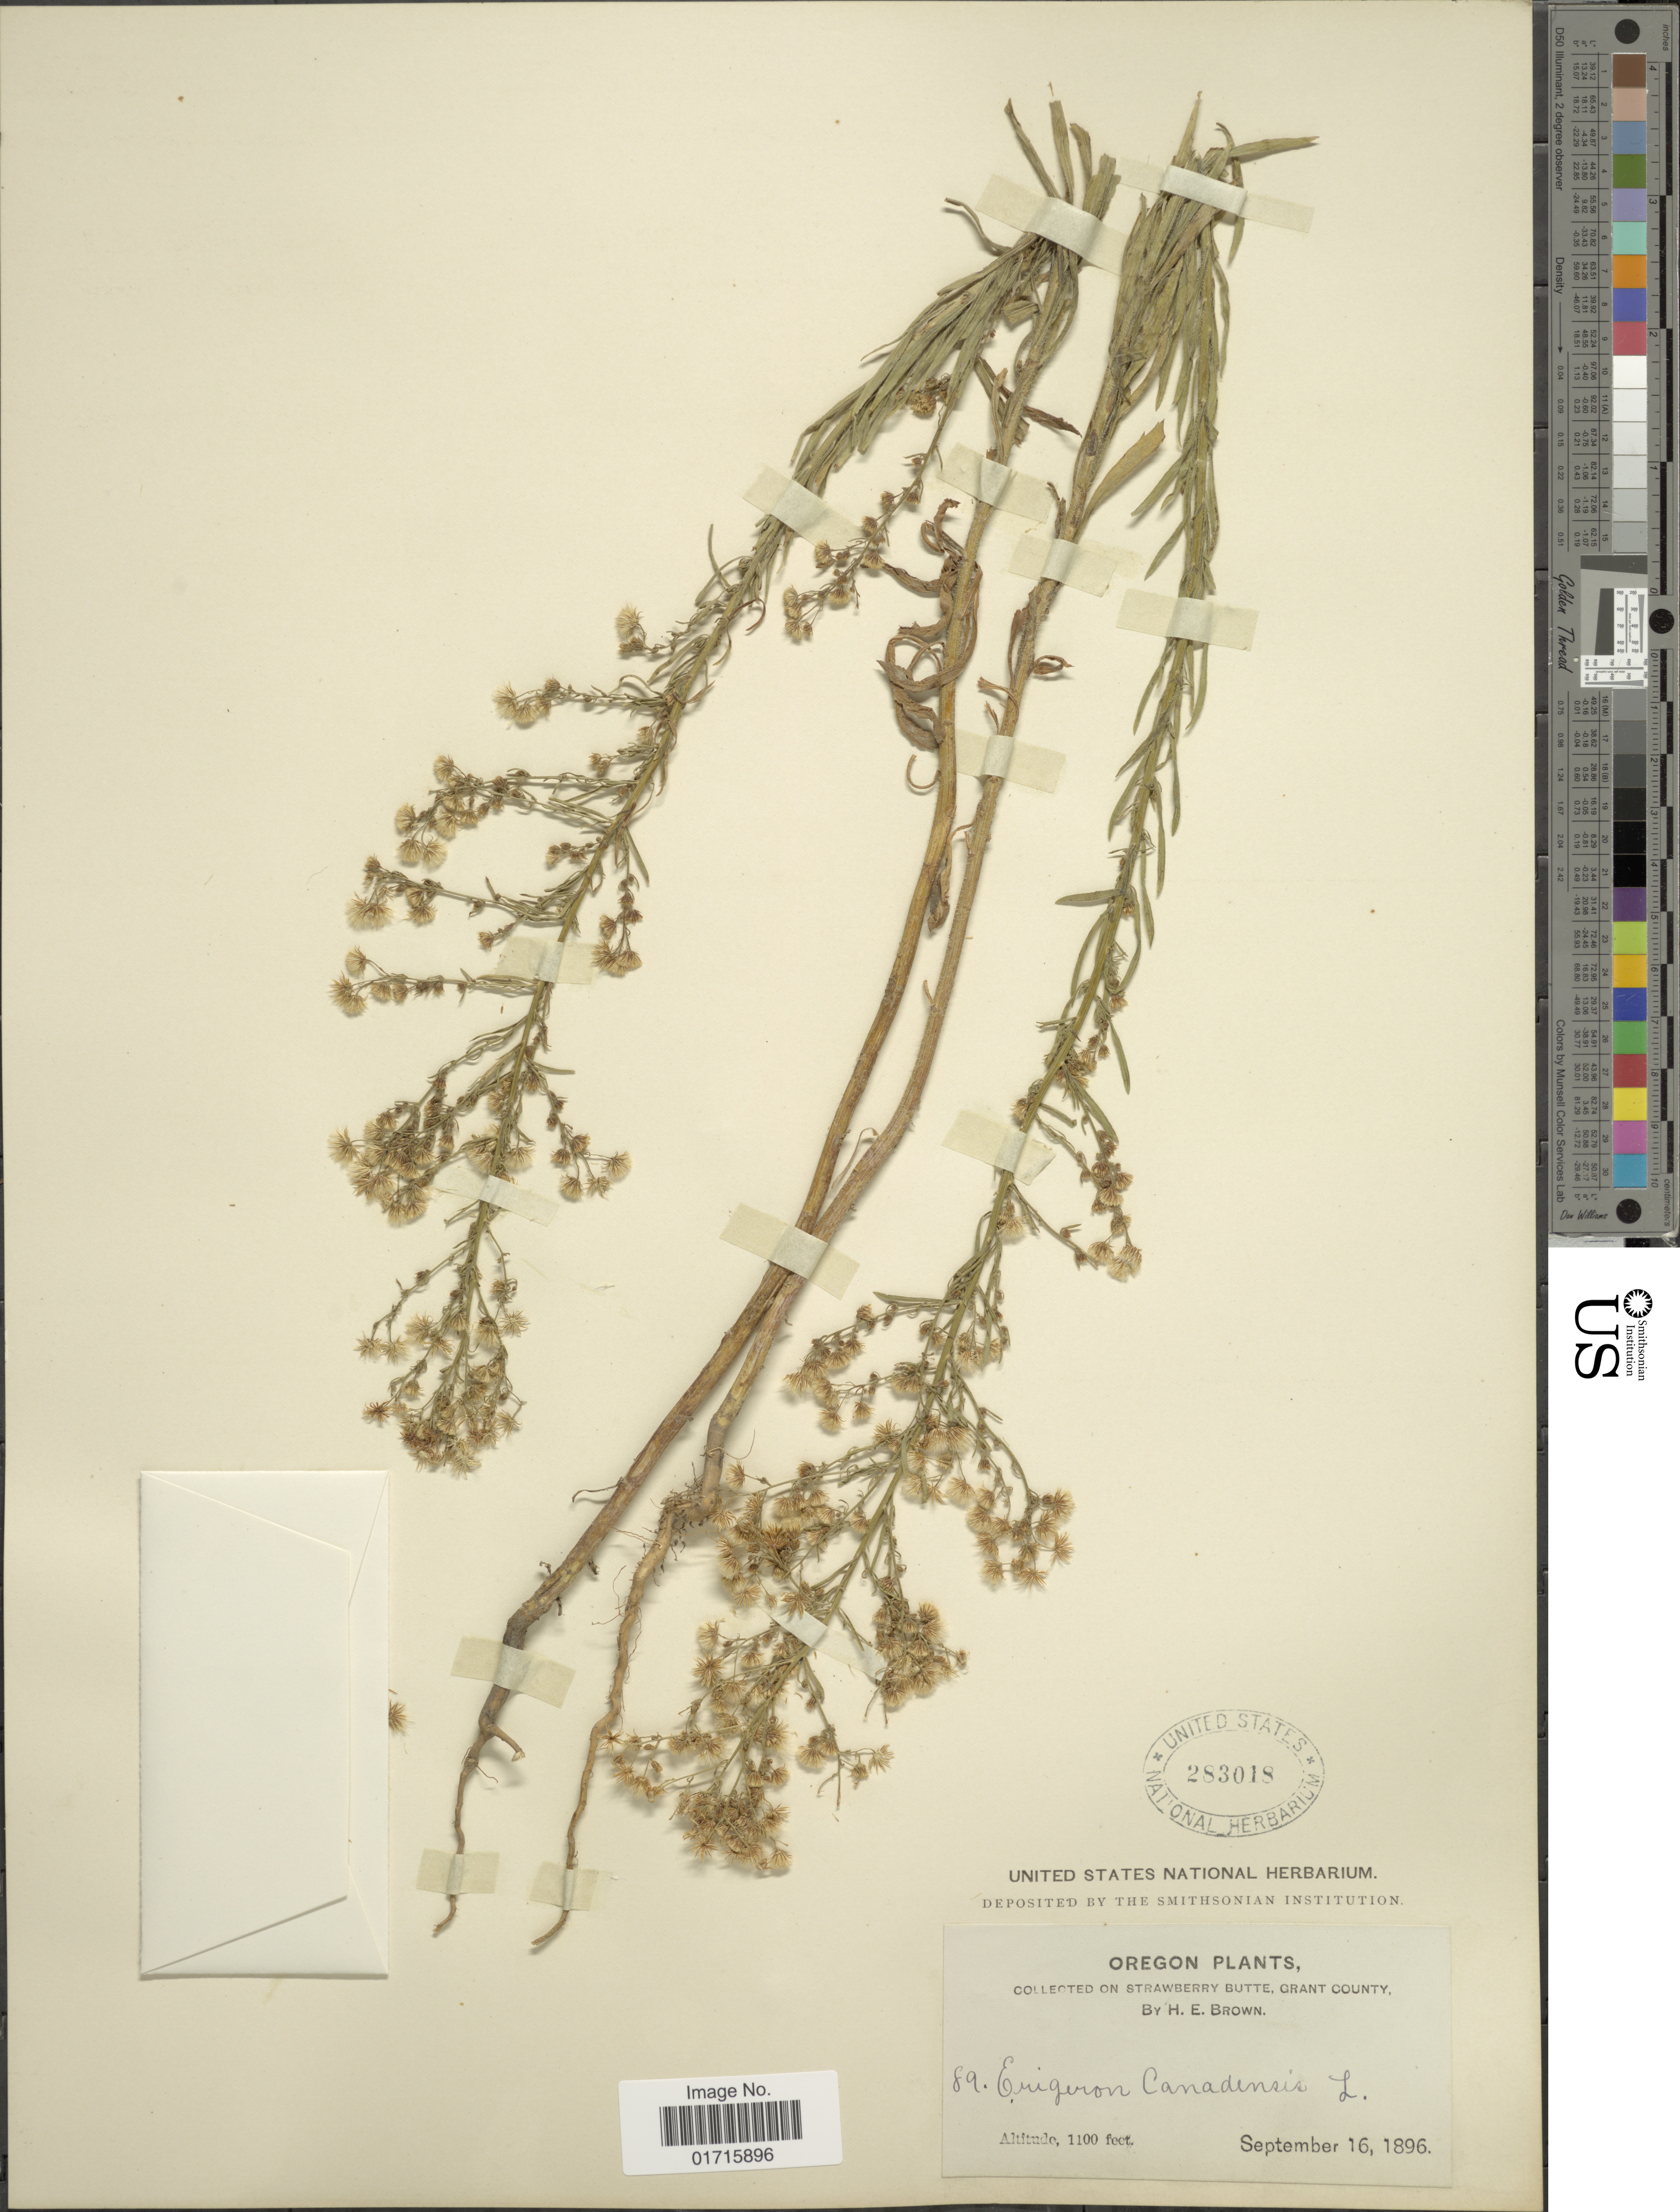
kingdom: Plantae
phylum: Tracheophyta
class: Magnoliopsida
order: Asterales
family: Asteraceae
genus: Conyza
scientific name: Conyza canadensis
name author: (L.) Cronq.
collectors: H. E. Brown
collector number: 89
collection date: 1896-09-16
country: United States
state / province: Oregon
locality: Oregon. on strawberry Butte, Grant County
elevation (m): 335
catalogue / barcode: US 283018